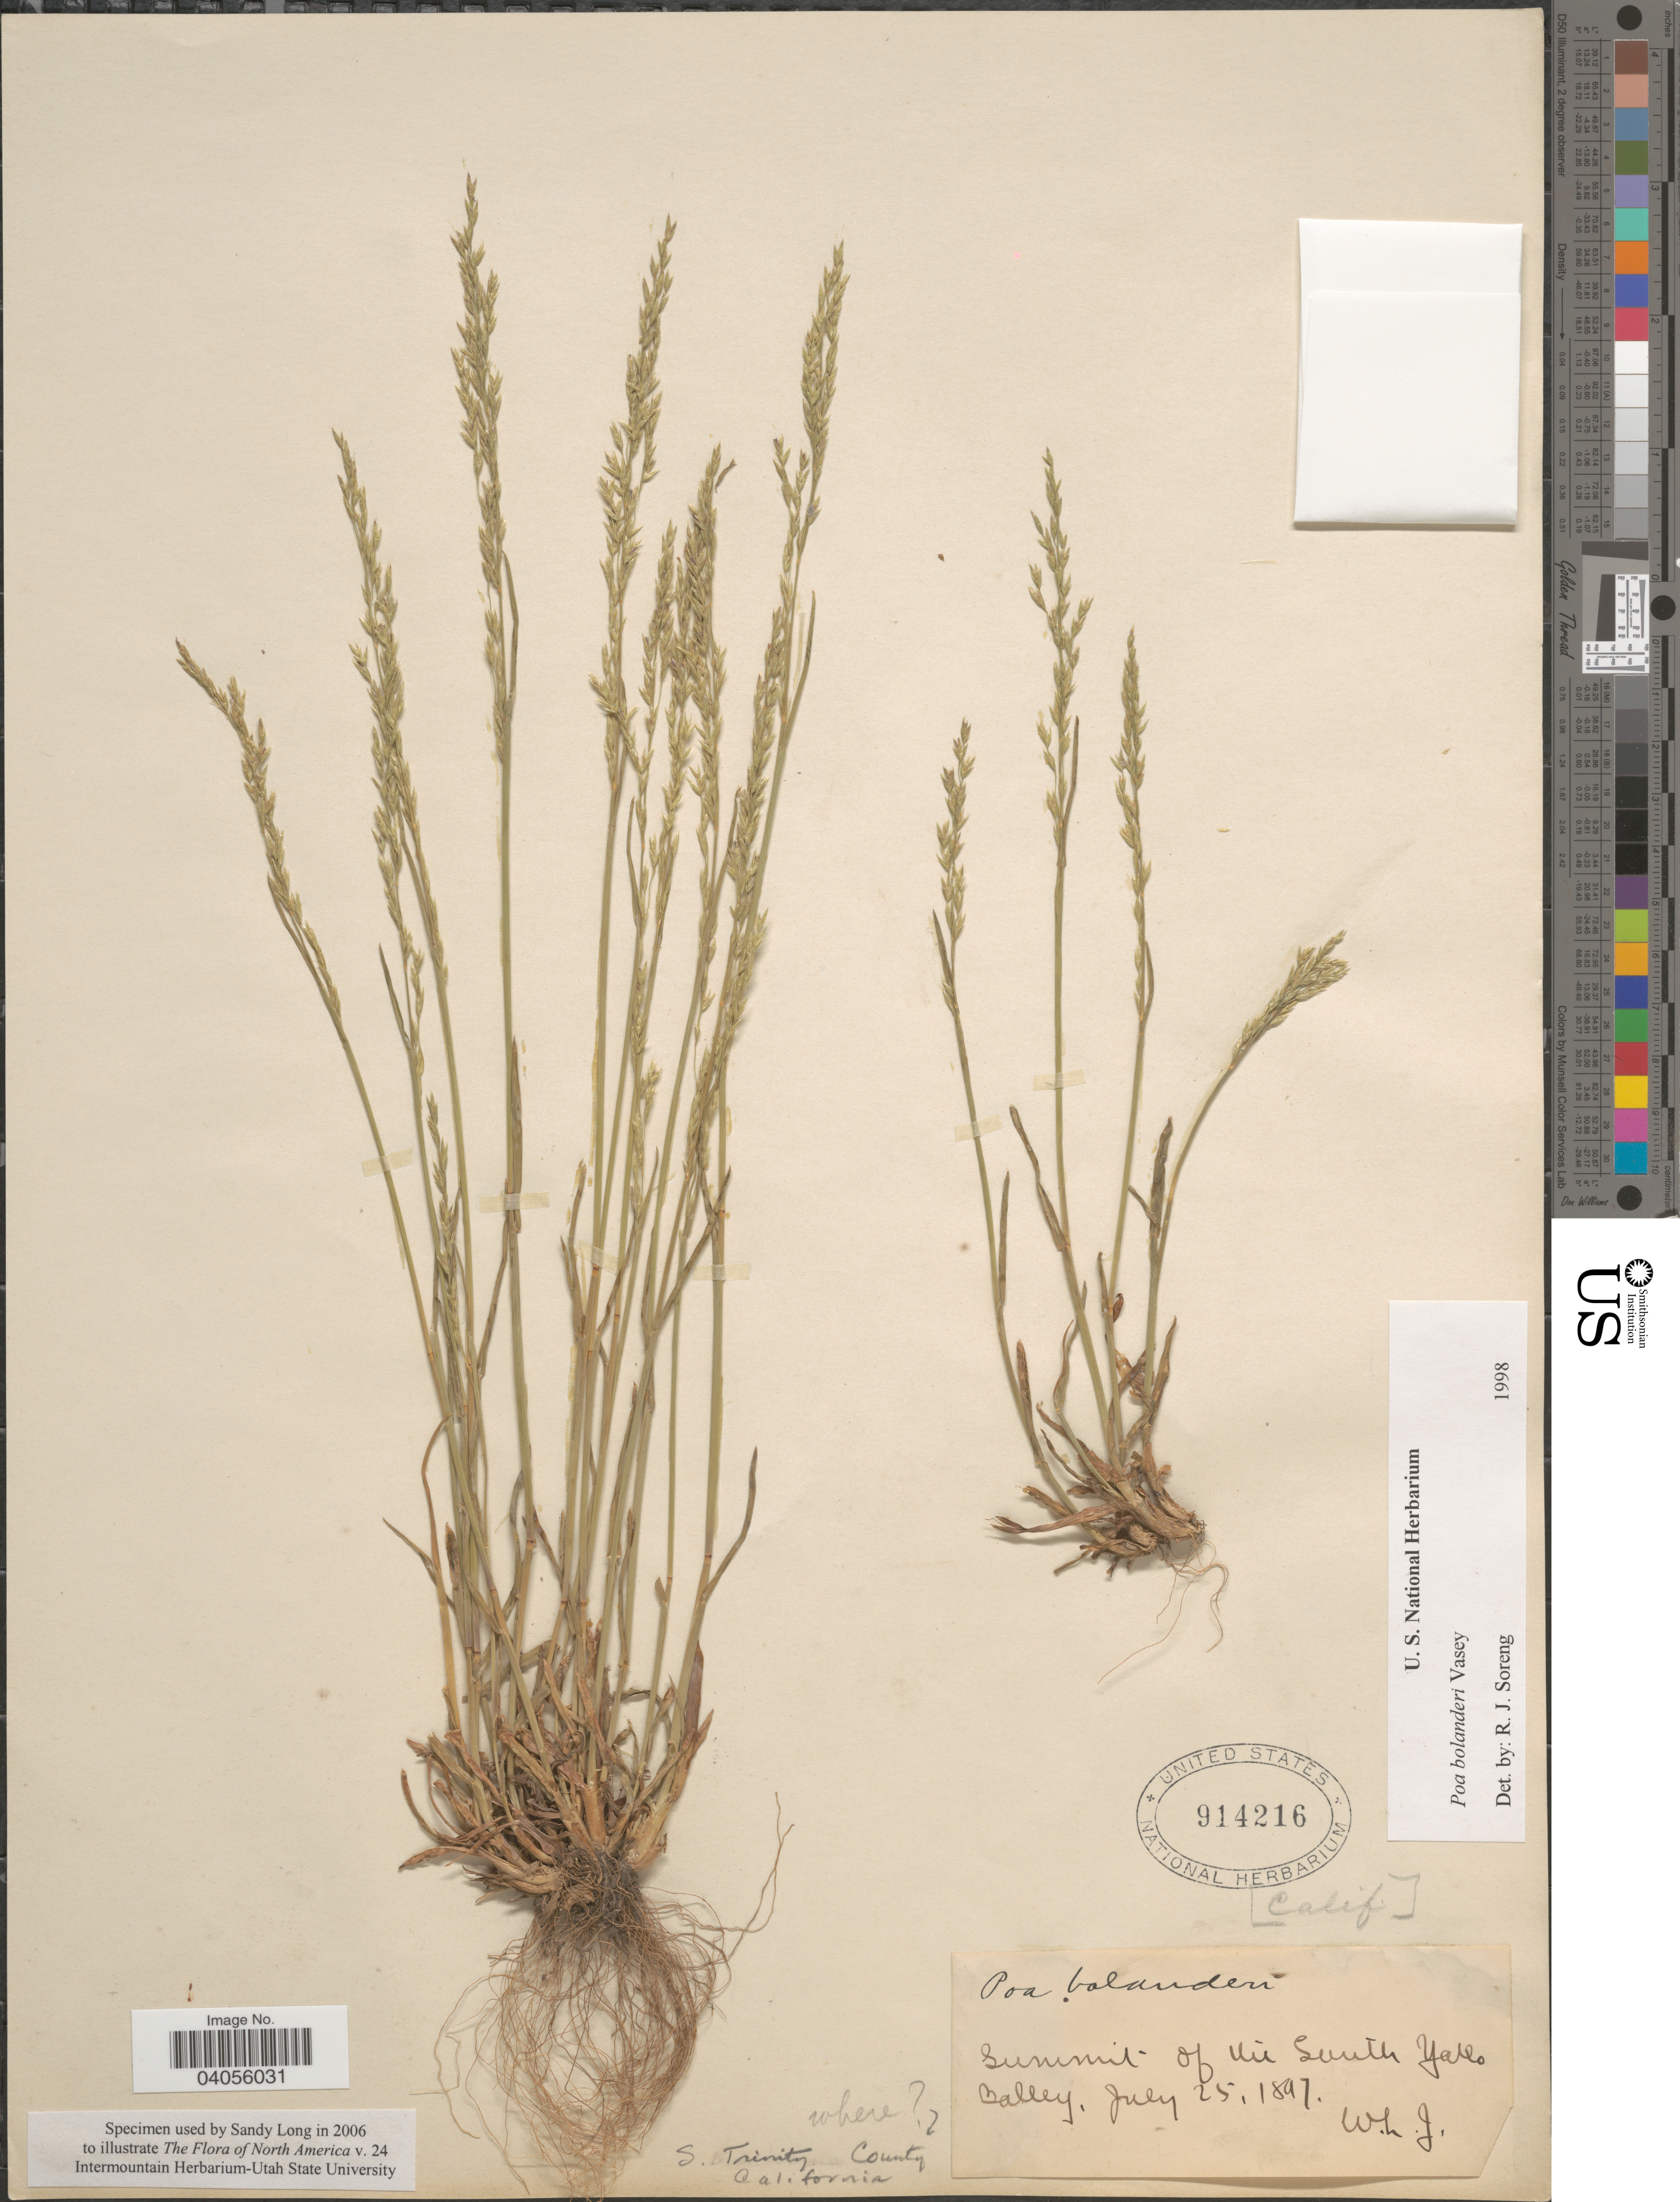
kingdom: Plantae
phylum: Tracheophyta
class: Liliopsida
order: Poales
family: Poaceae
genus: Poa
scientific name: Poa bolanderi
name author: Vasey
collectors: W. L. J.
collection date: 1897-07-25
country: United States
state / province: California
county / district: Trinity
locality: S. Trinity County. Summit of the South Yallo Bolly.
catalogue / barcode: US 914216